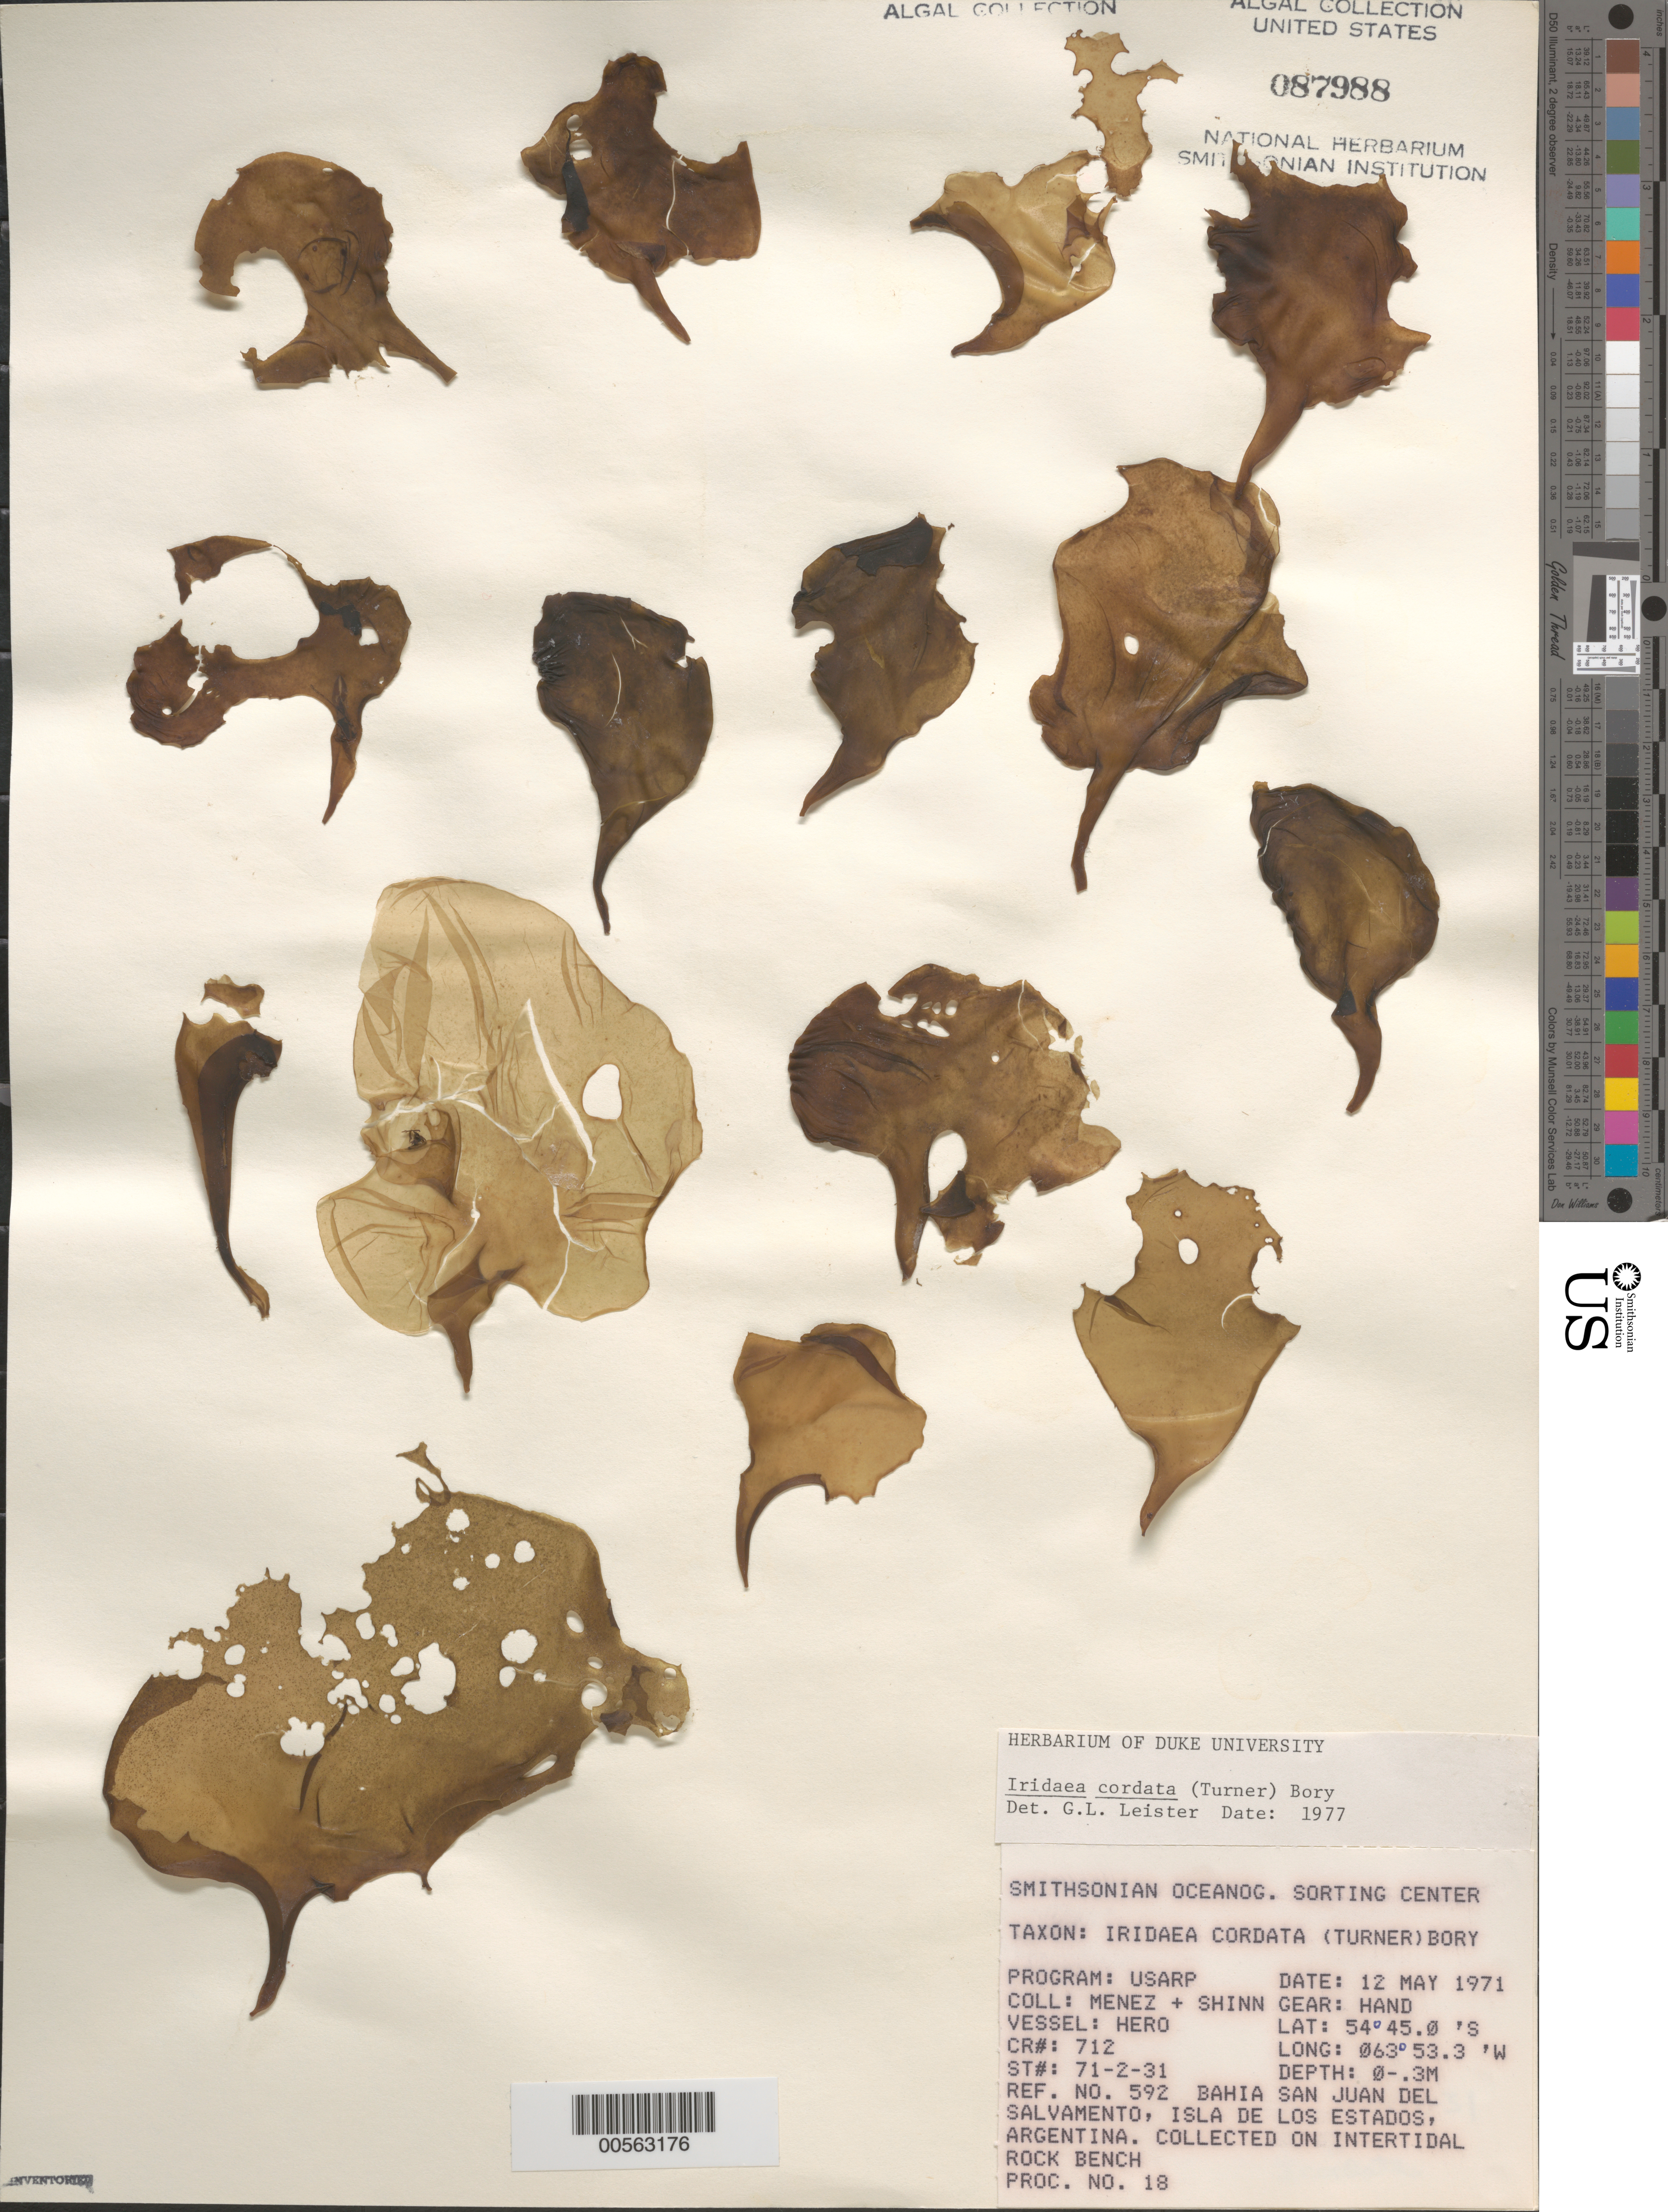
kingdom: Plantae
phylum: Rhodophyta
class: Florideophyceae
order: Gigartinales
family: Gigartinaceae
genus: Iridaea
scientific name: Iridaea cordata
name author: (Turner) Bory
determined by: Leister, G. L.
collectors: Meñez & -. Shinn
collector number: Station 71-2-31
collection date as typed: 12 May 1971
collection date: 1971-05-12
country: Argentina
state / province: Tierra del Fuego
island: Isla de los Estados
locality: Bahia San Juan del Salvamento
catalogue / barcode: US 87988